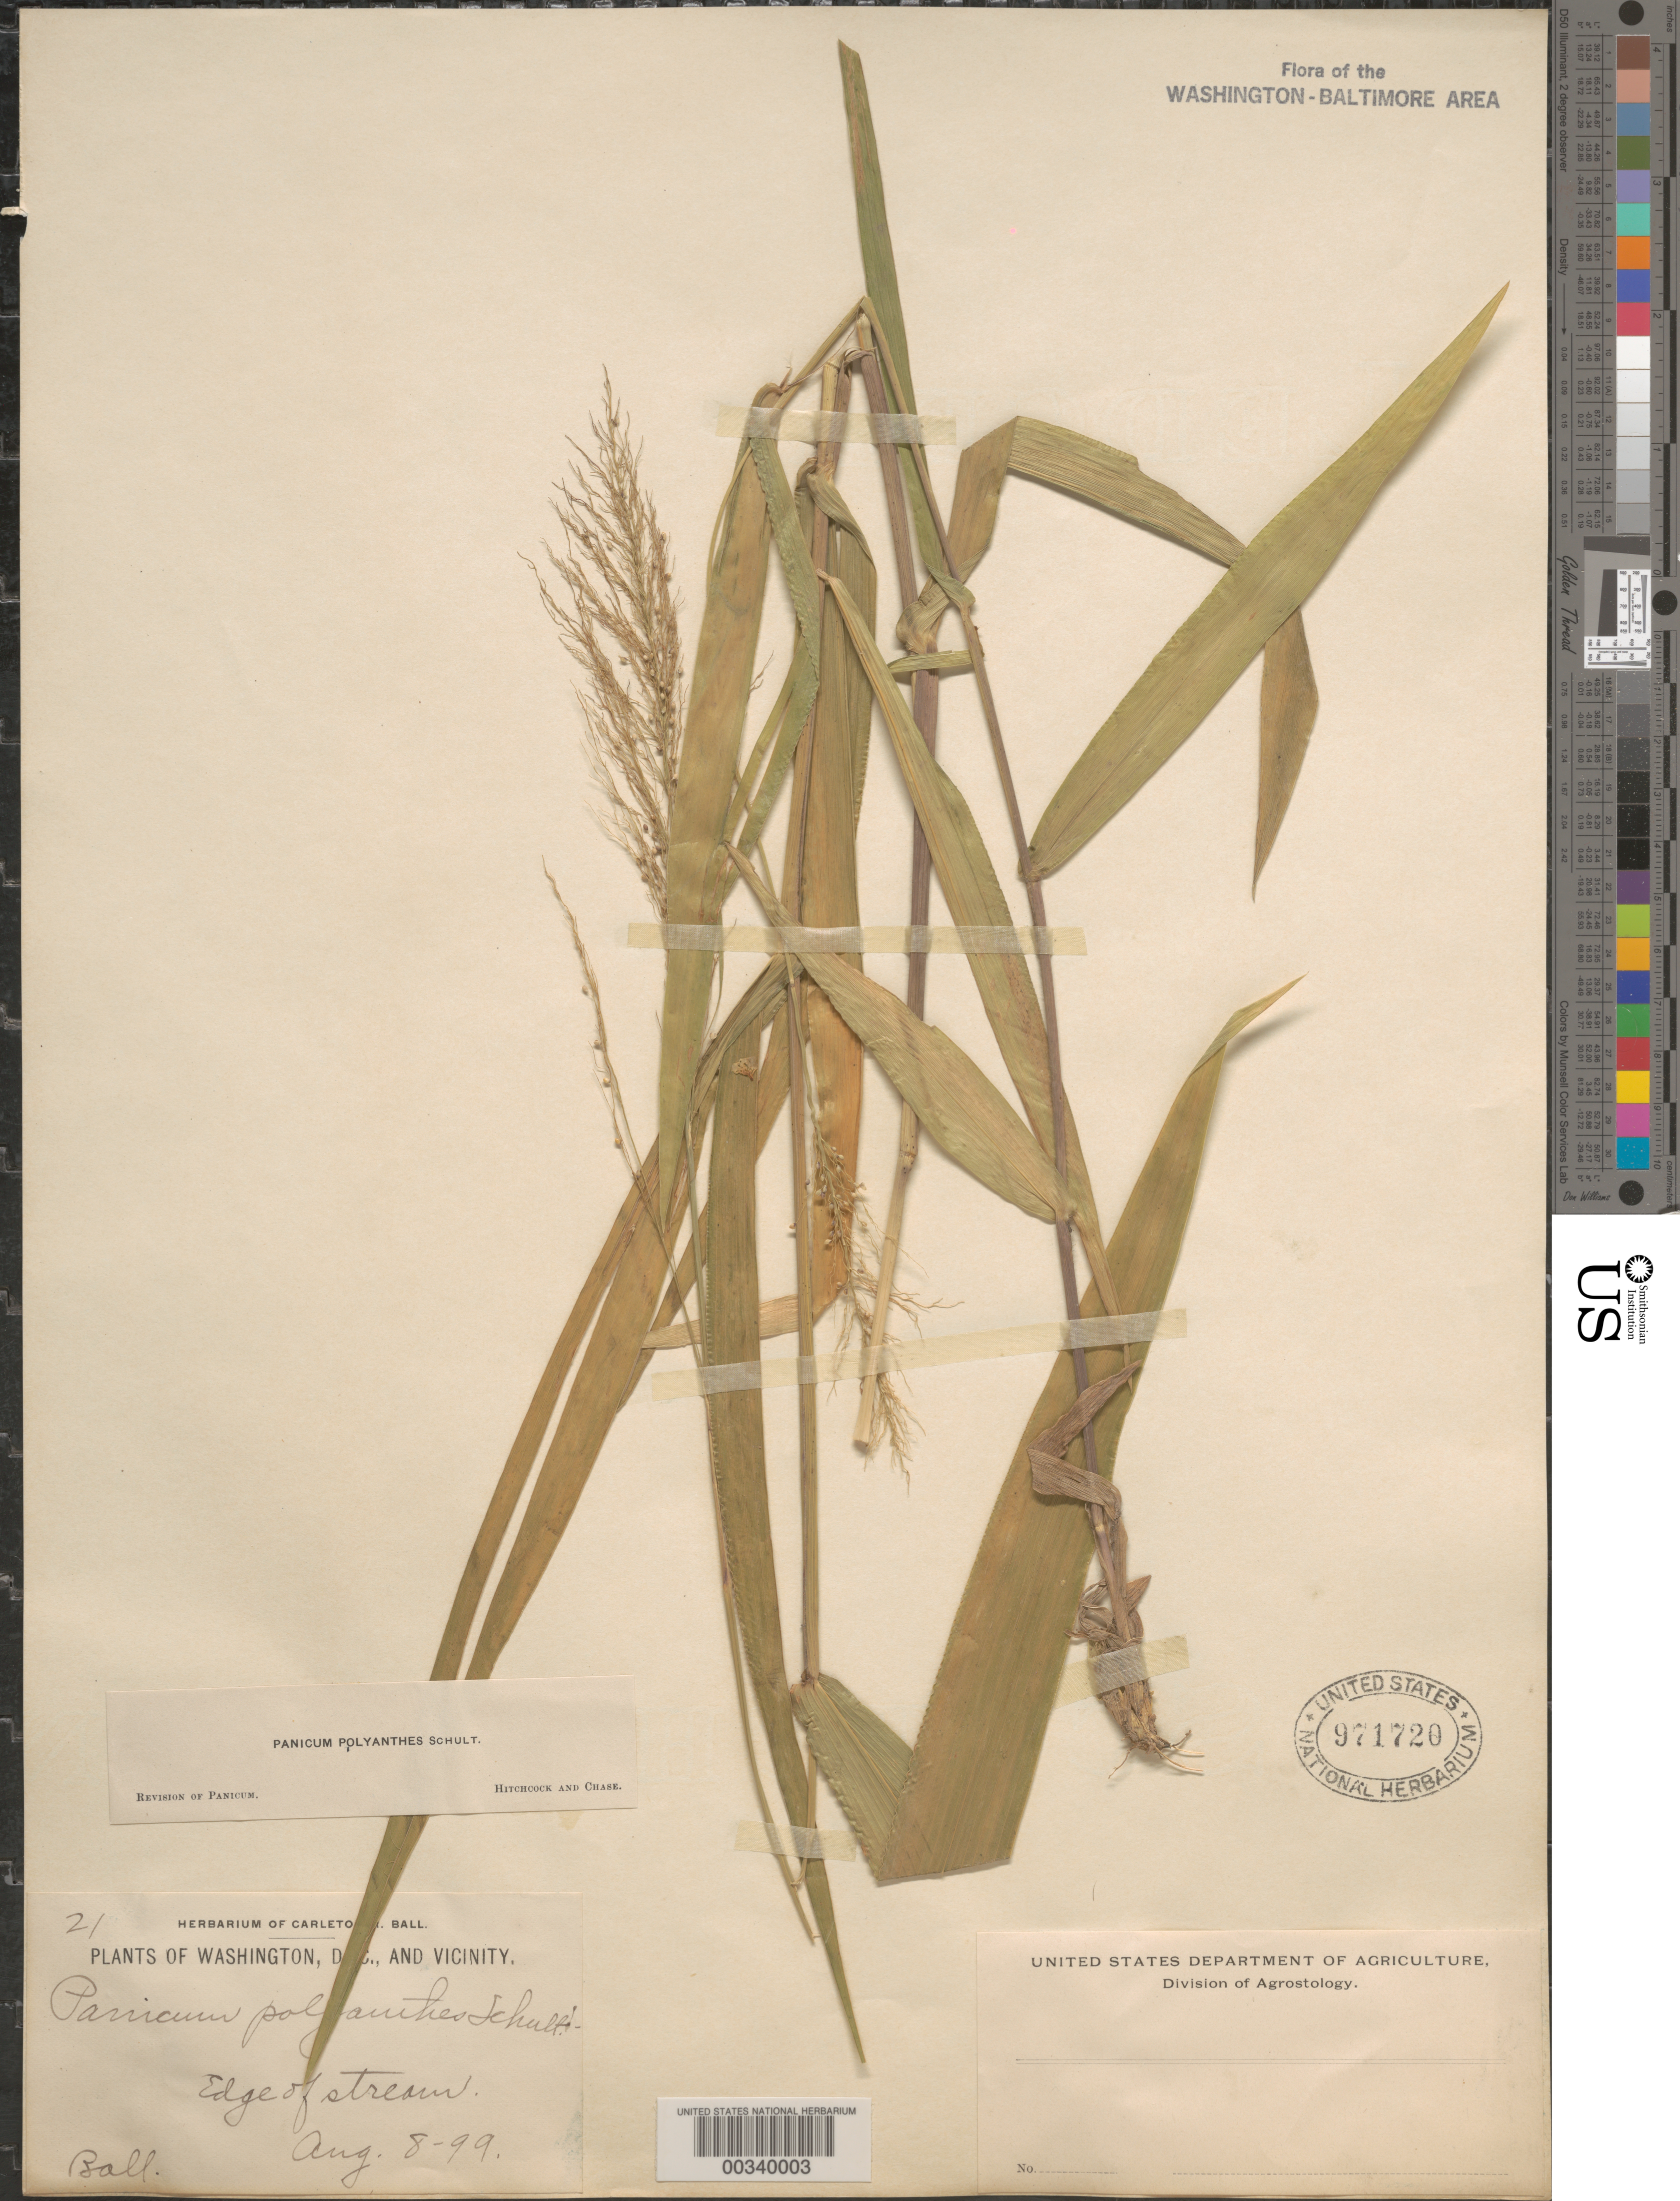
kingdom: Plantae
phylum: Tracheophyta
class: Liliopsida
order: Poales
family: Poaceae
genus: Dichanthelium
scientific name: Dichanthelium sphaerocarpon var. isophyllum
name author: (Scribn.) Gould & C.A. Clark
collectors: C. R. Ball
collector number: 21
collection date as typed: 08 Aug 1899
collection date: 1899-08-08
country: United States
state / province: District of Columbia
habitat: Edge of stream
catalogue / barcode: US 971720